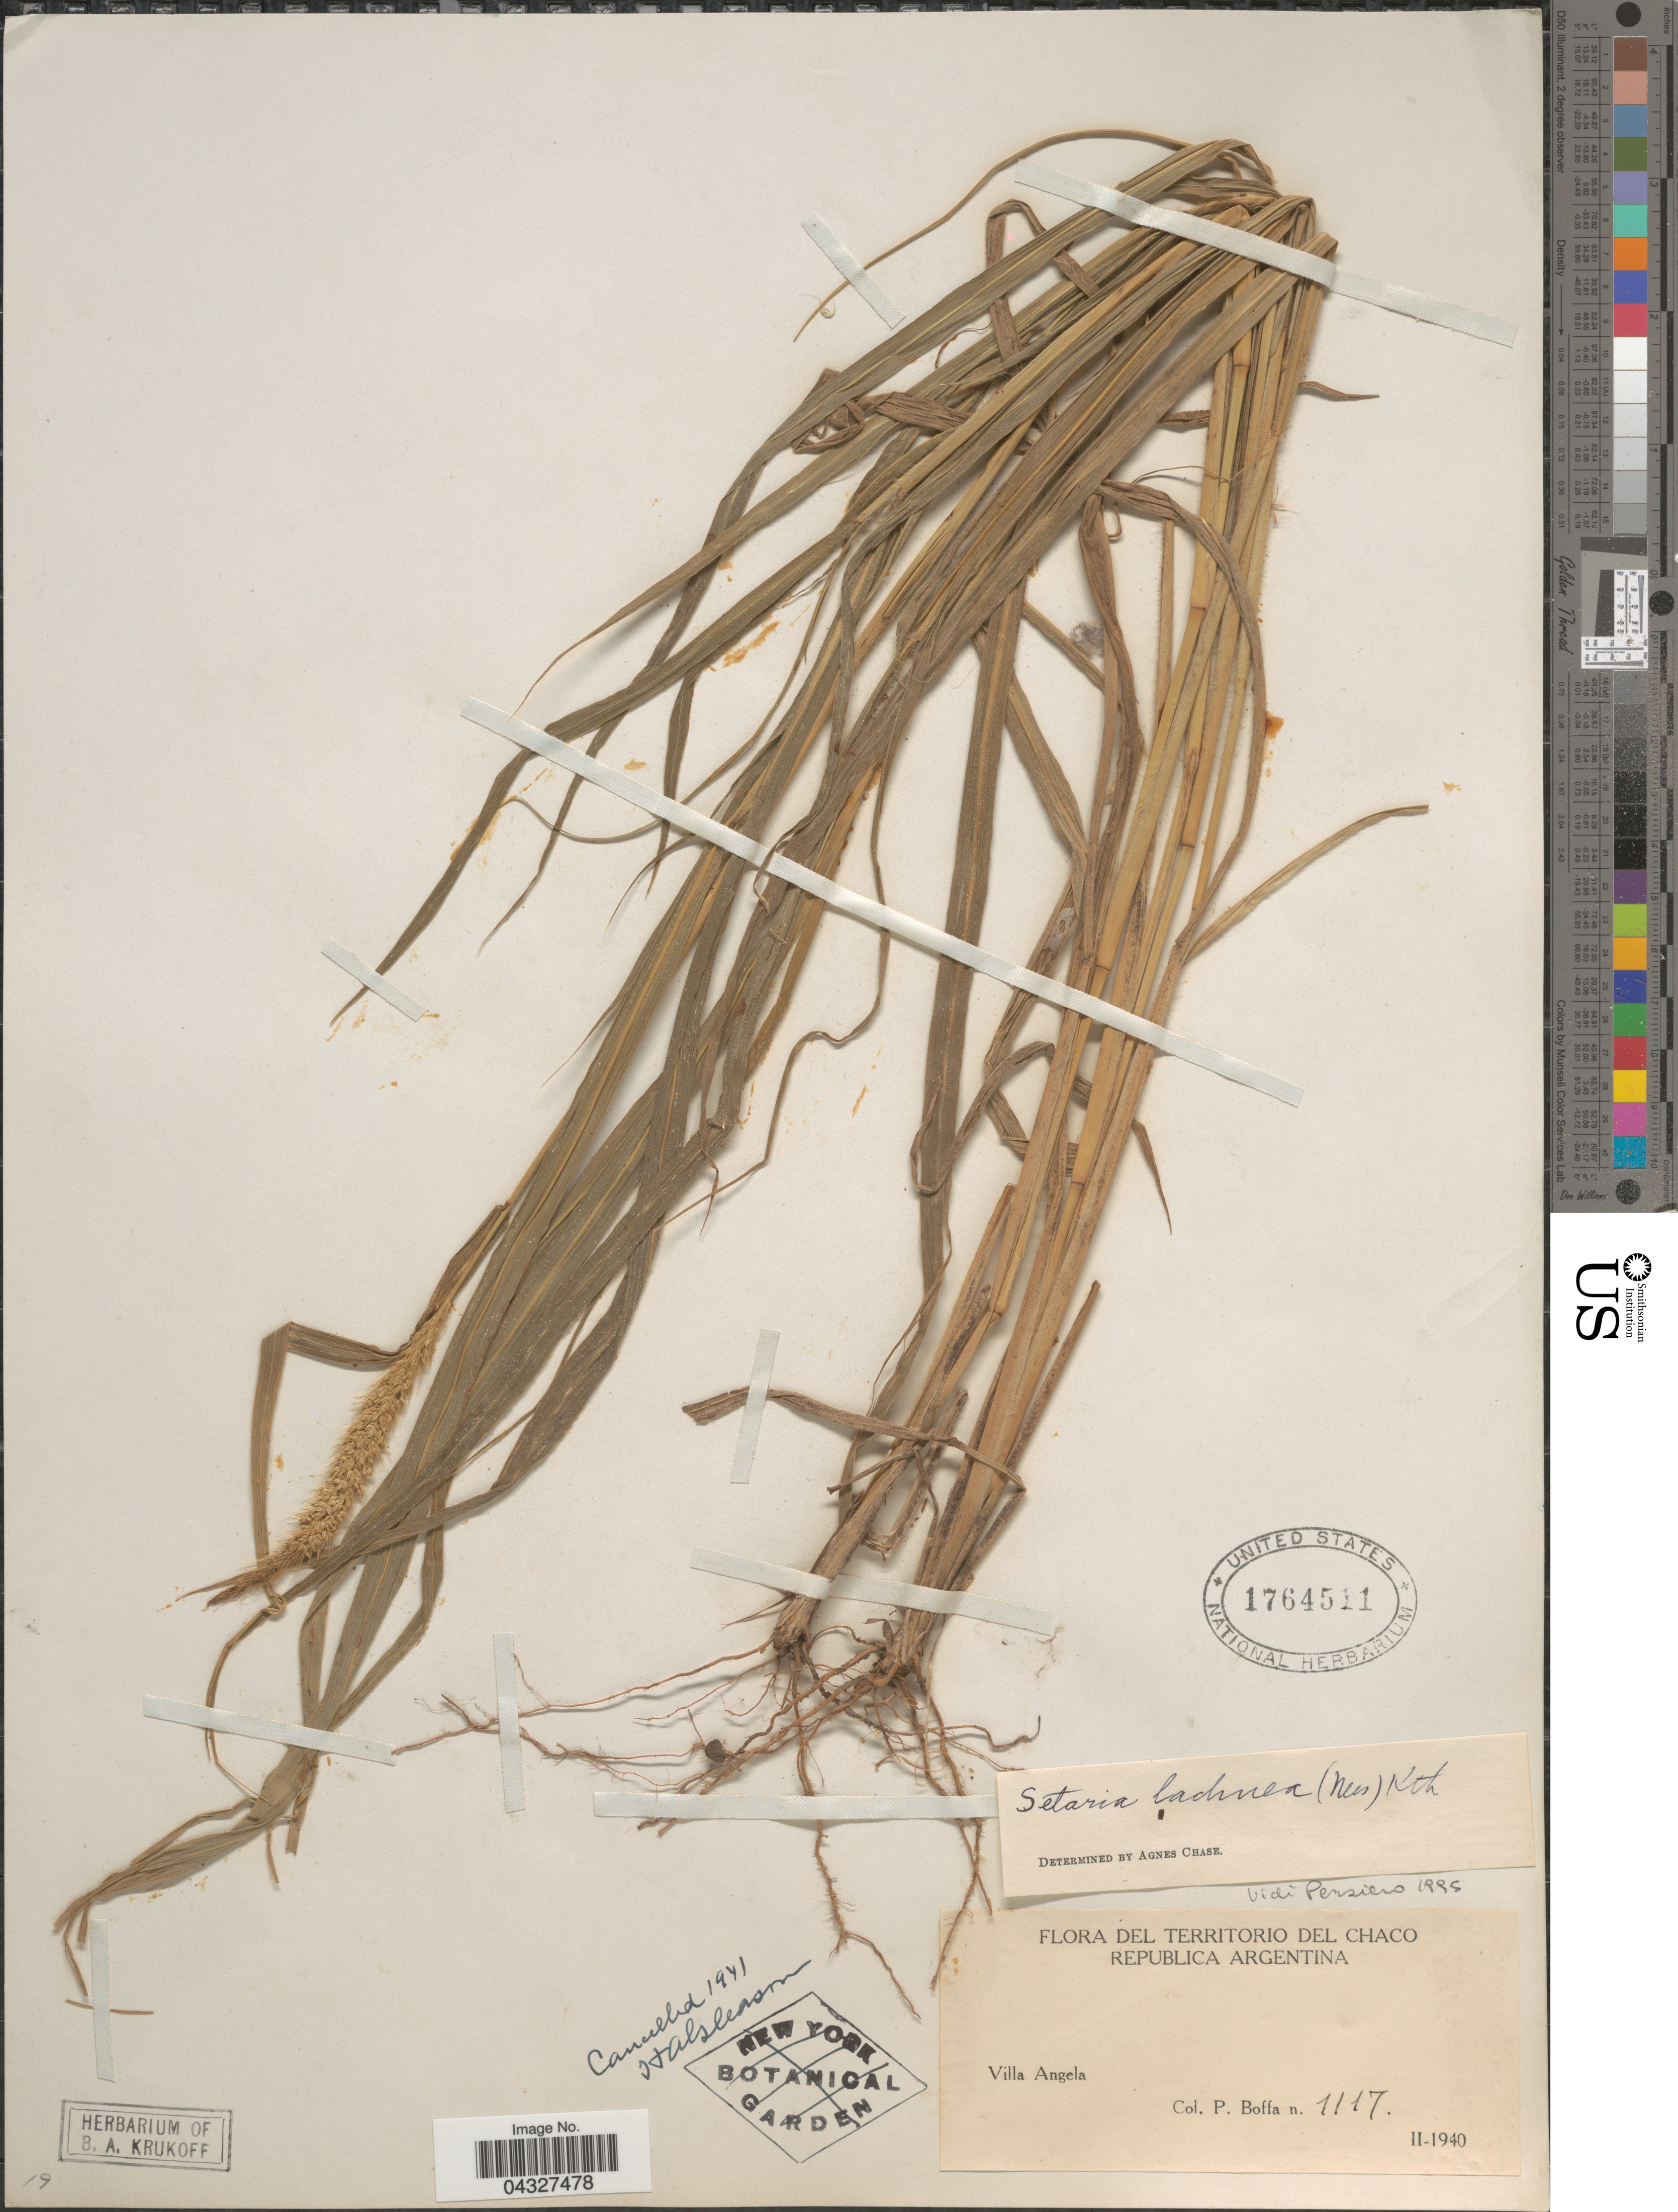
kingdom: Plantae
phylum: Tracheophyta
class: Liliopsida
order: Poales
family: Poaceae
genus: Setaria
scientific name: Setaria lachnea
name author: (Nees) Kunth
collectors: P. Boffa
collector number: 1117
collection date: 1940-02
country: Argentina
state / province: Chaco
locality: Territorio del Chaco. Republica Argentina. Villa Angela.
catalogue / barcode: US 1764511